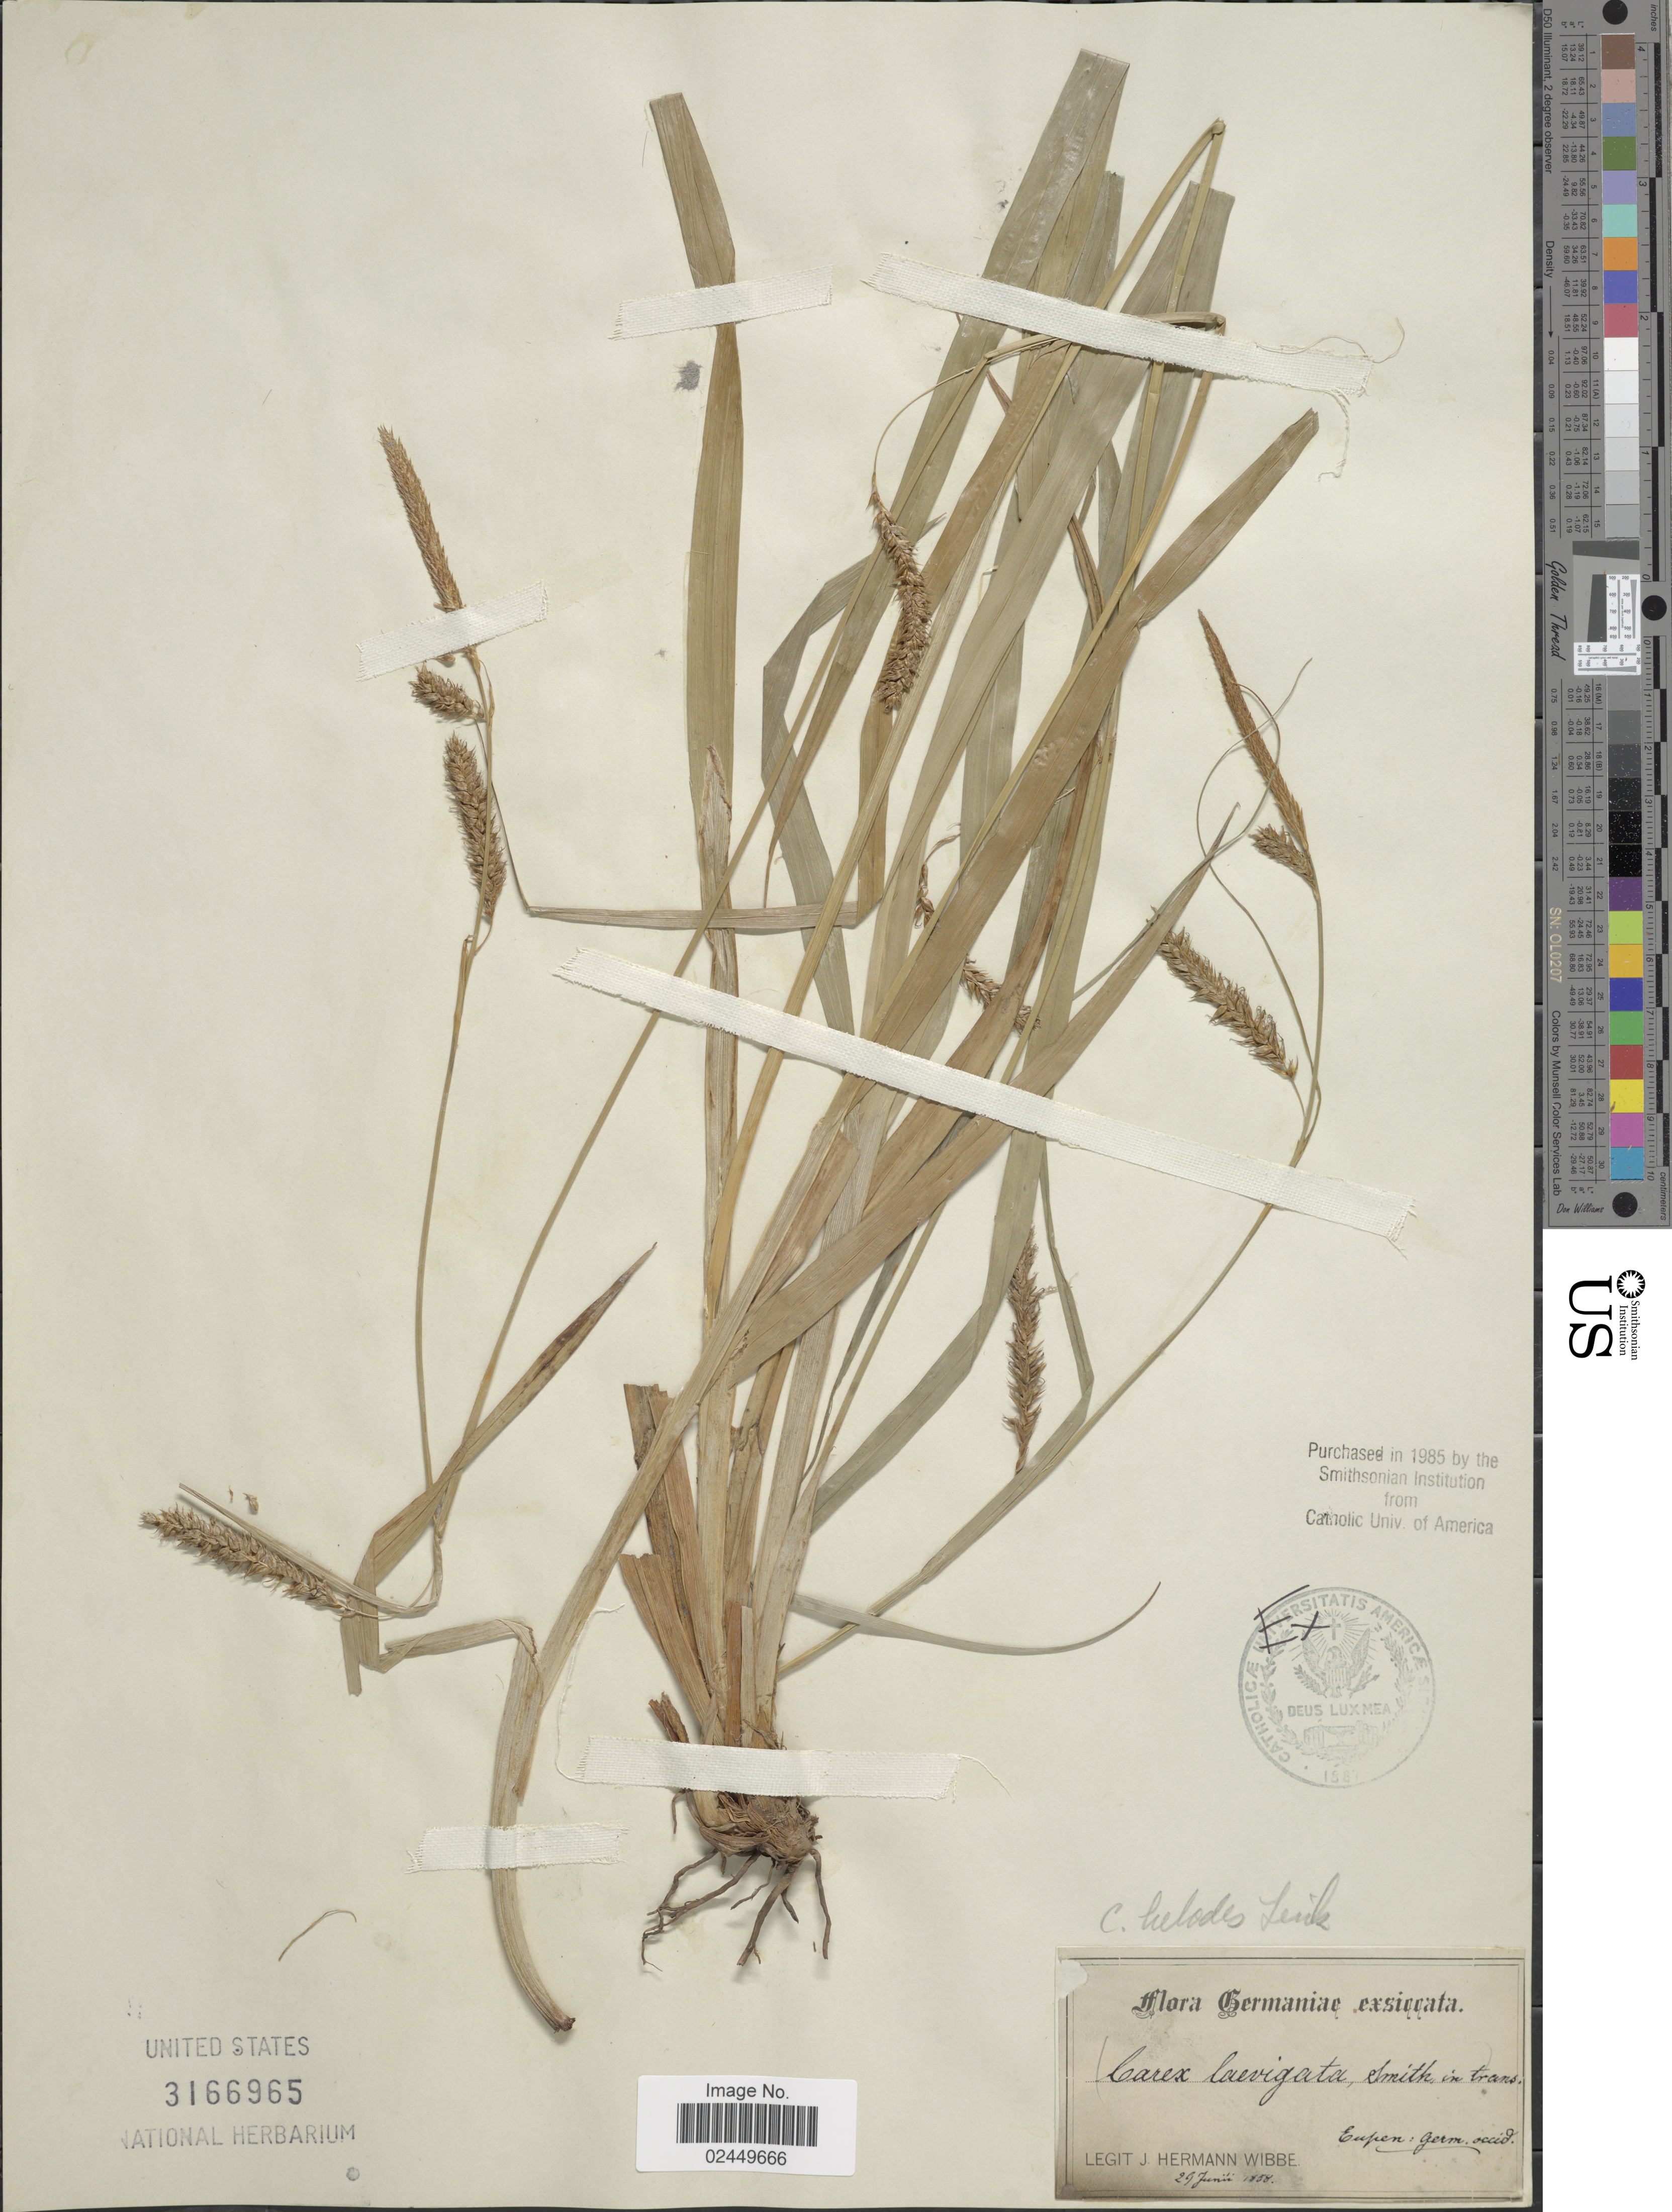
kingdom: Plantae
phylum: Tracheophyta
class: Liliopsida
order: Poales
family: Cyperaceae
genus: Carex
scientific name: Carex helodes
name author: Link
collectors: J. Wibbe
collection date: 1858-06-29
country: Belgium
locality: Eupen: germ. occid.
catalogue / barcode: US 3166965